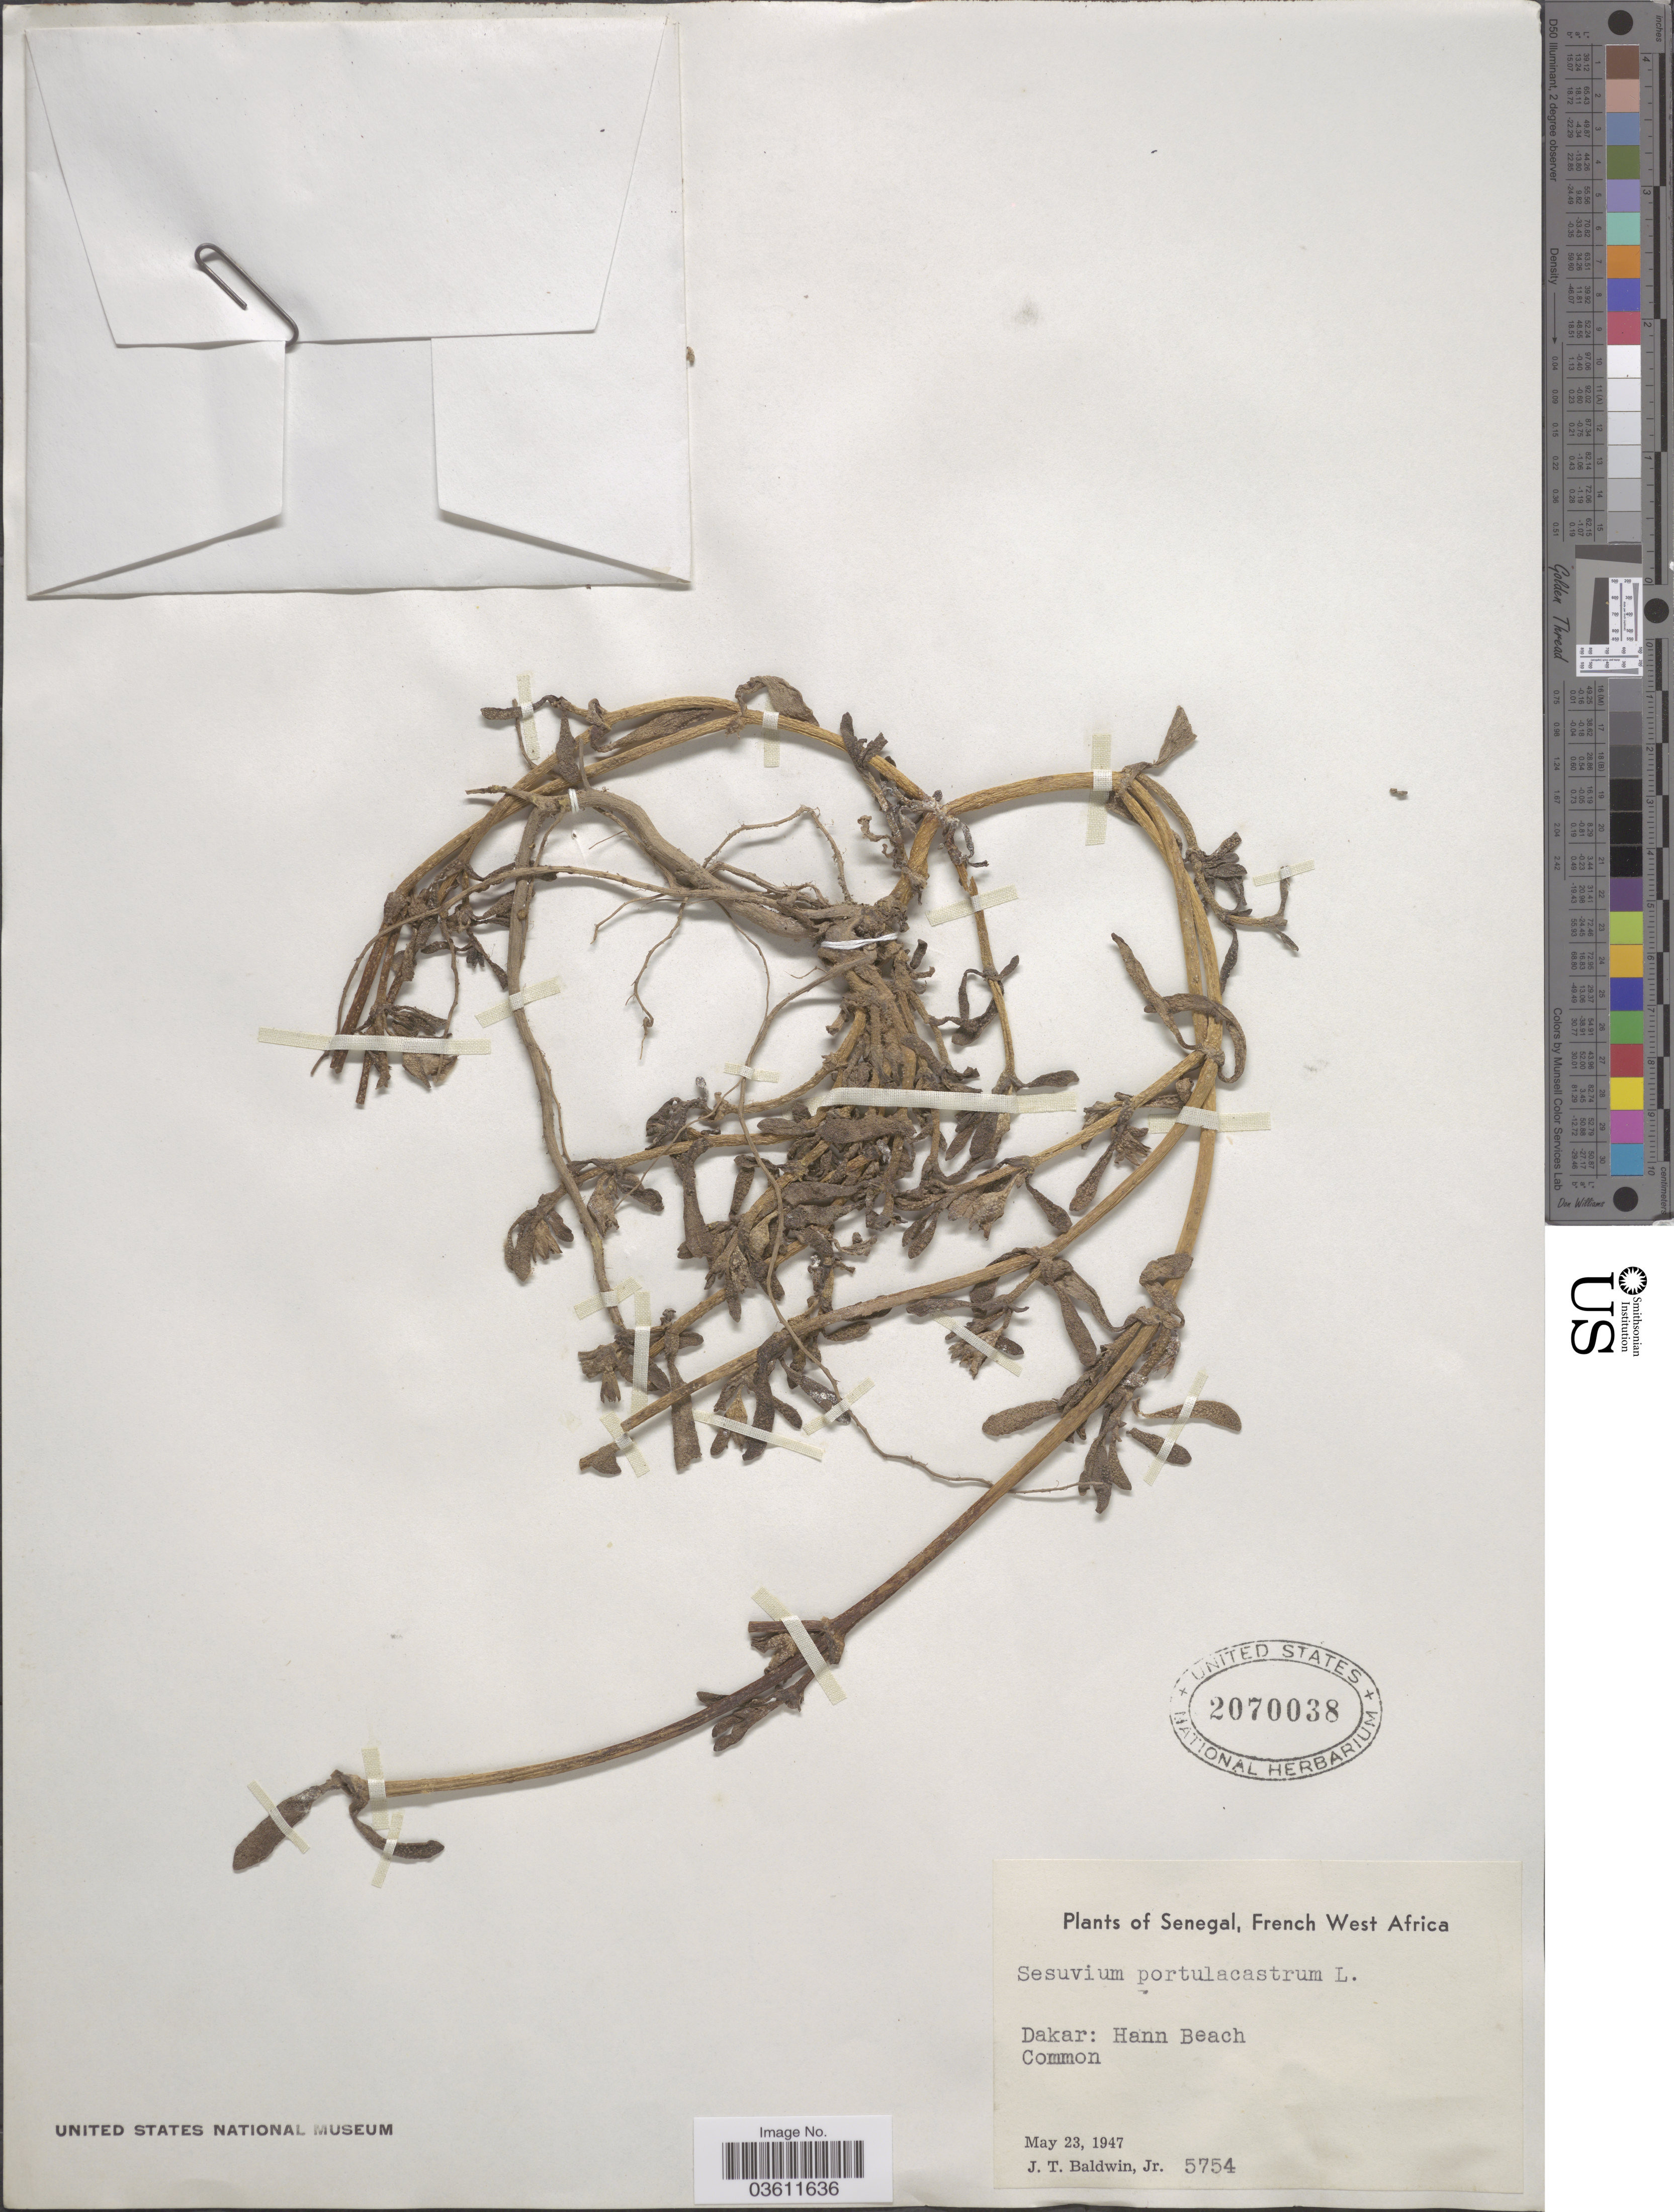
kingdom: Plantae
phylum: Tracheophyta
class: Magnoliopsida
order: Caryophyllales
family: Aizoaceae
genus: Sesuvium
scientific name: Sesuvium portulacastrum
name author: (L.) L.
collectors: J. T. Baldwin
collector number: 5754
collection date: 1947-05-23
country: Senegal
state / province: Dakar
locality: French West Africa. Hann Beach.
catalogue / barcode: US 2070038